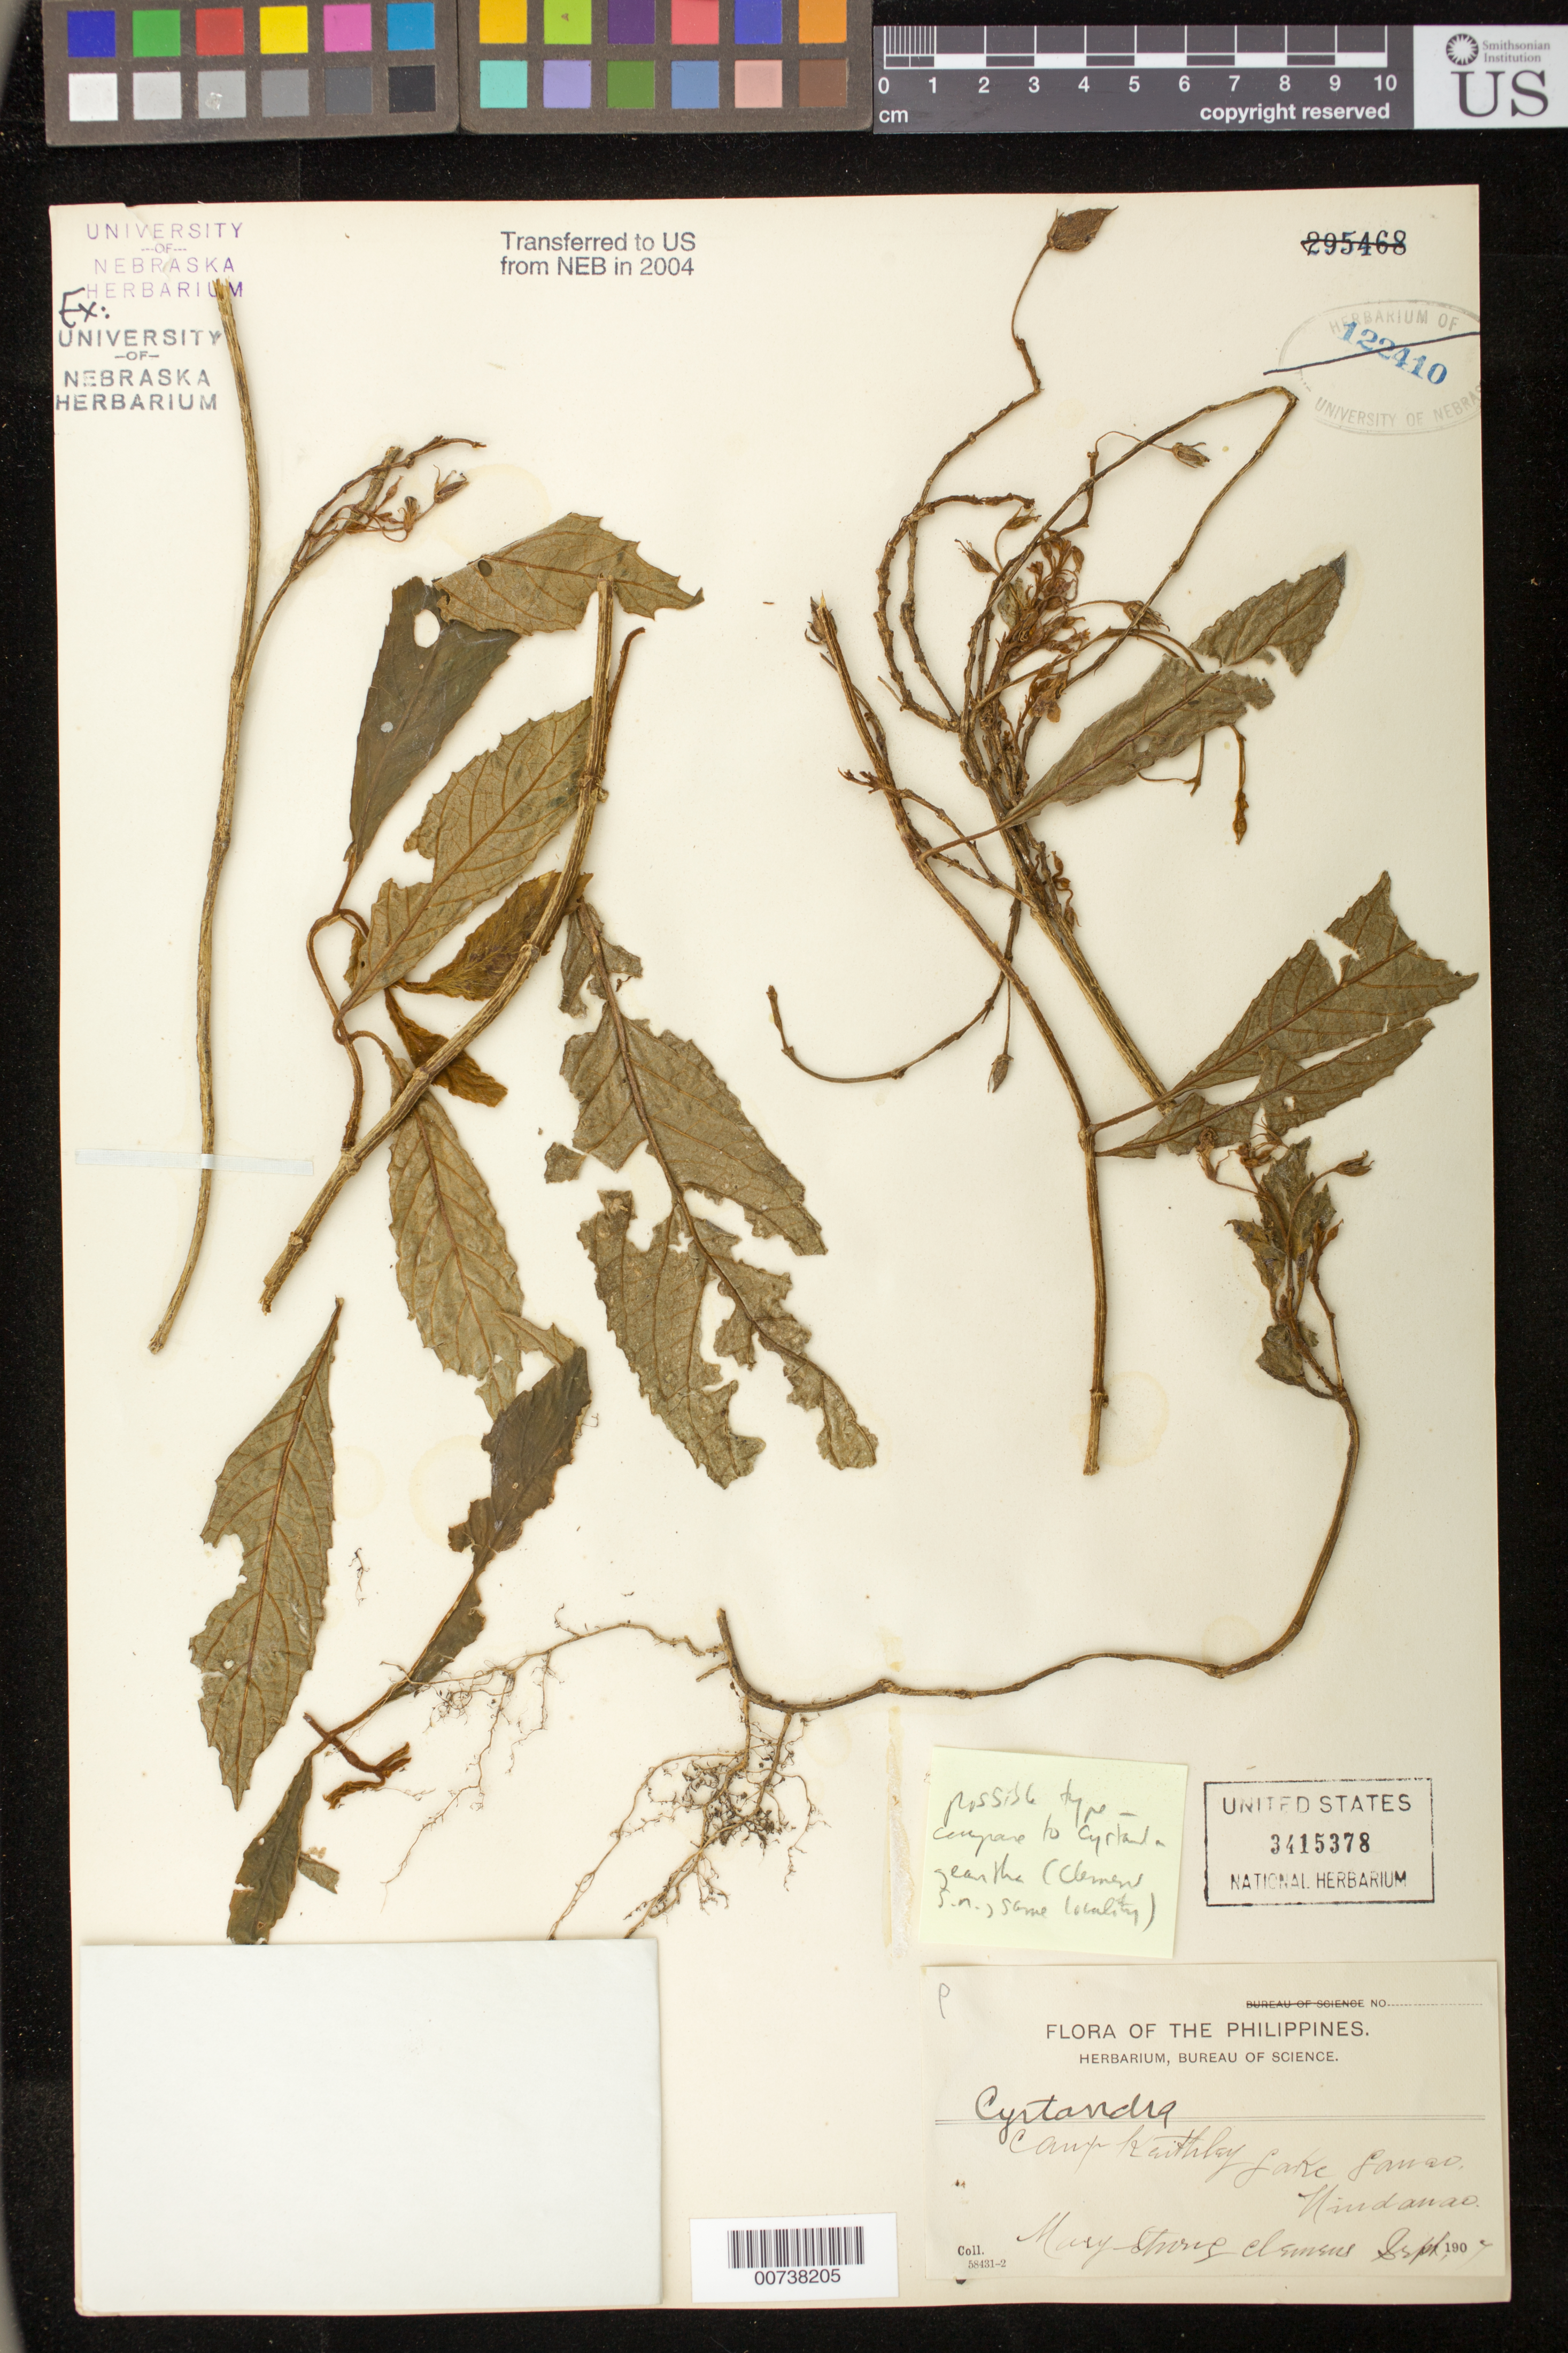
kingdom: Plantae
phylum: Tracheophyta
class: Magnoliopsida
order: Lamiales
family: Gesneriaceae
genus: Cyrtandra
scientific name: Cyrtandra sp.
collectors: M. S. Clemens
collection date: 1907-09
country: Philippines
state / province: Northern Mindanao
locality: Camp Keithley, Lake Lanao, Mindanao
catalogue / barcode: US 3415378